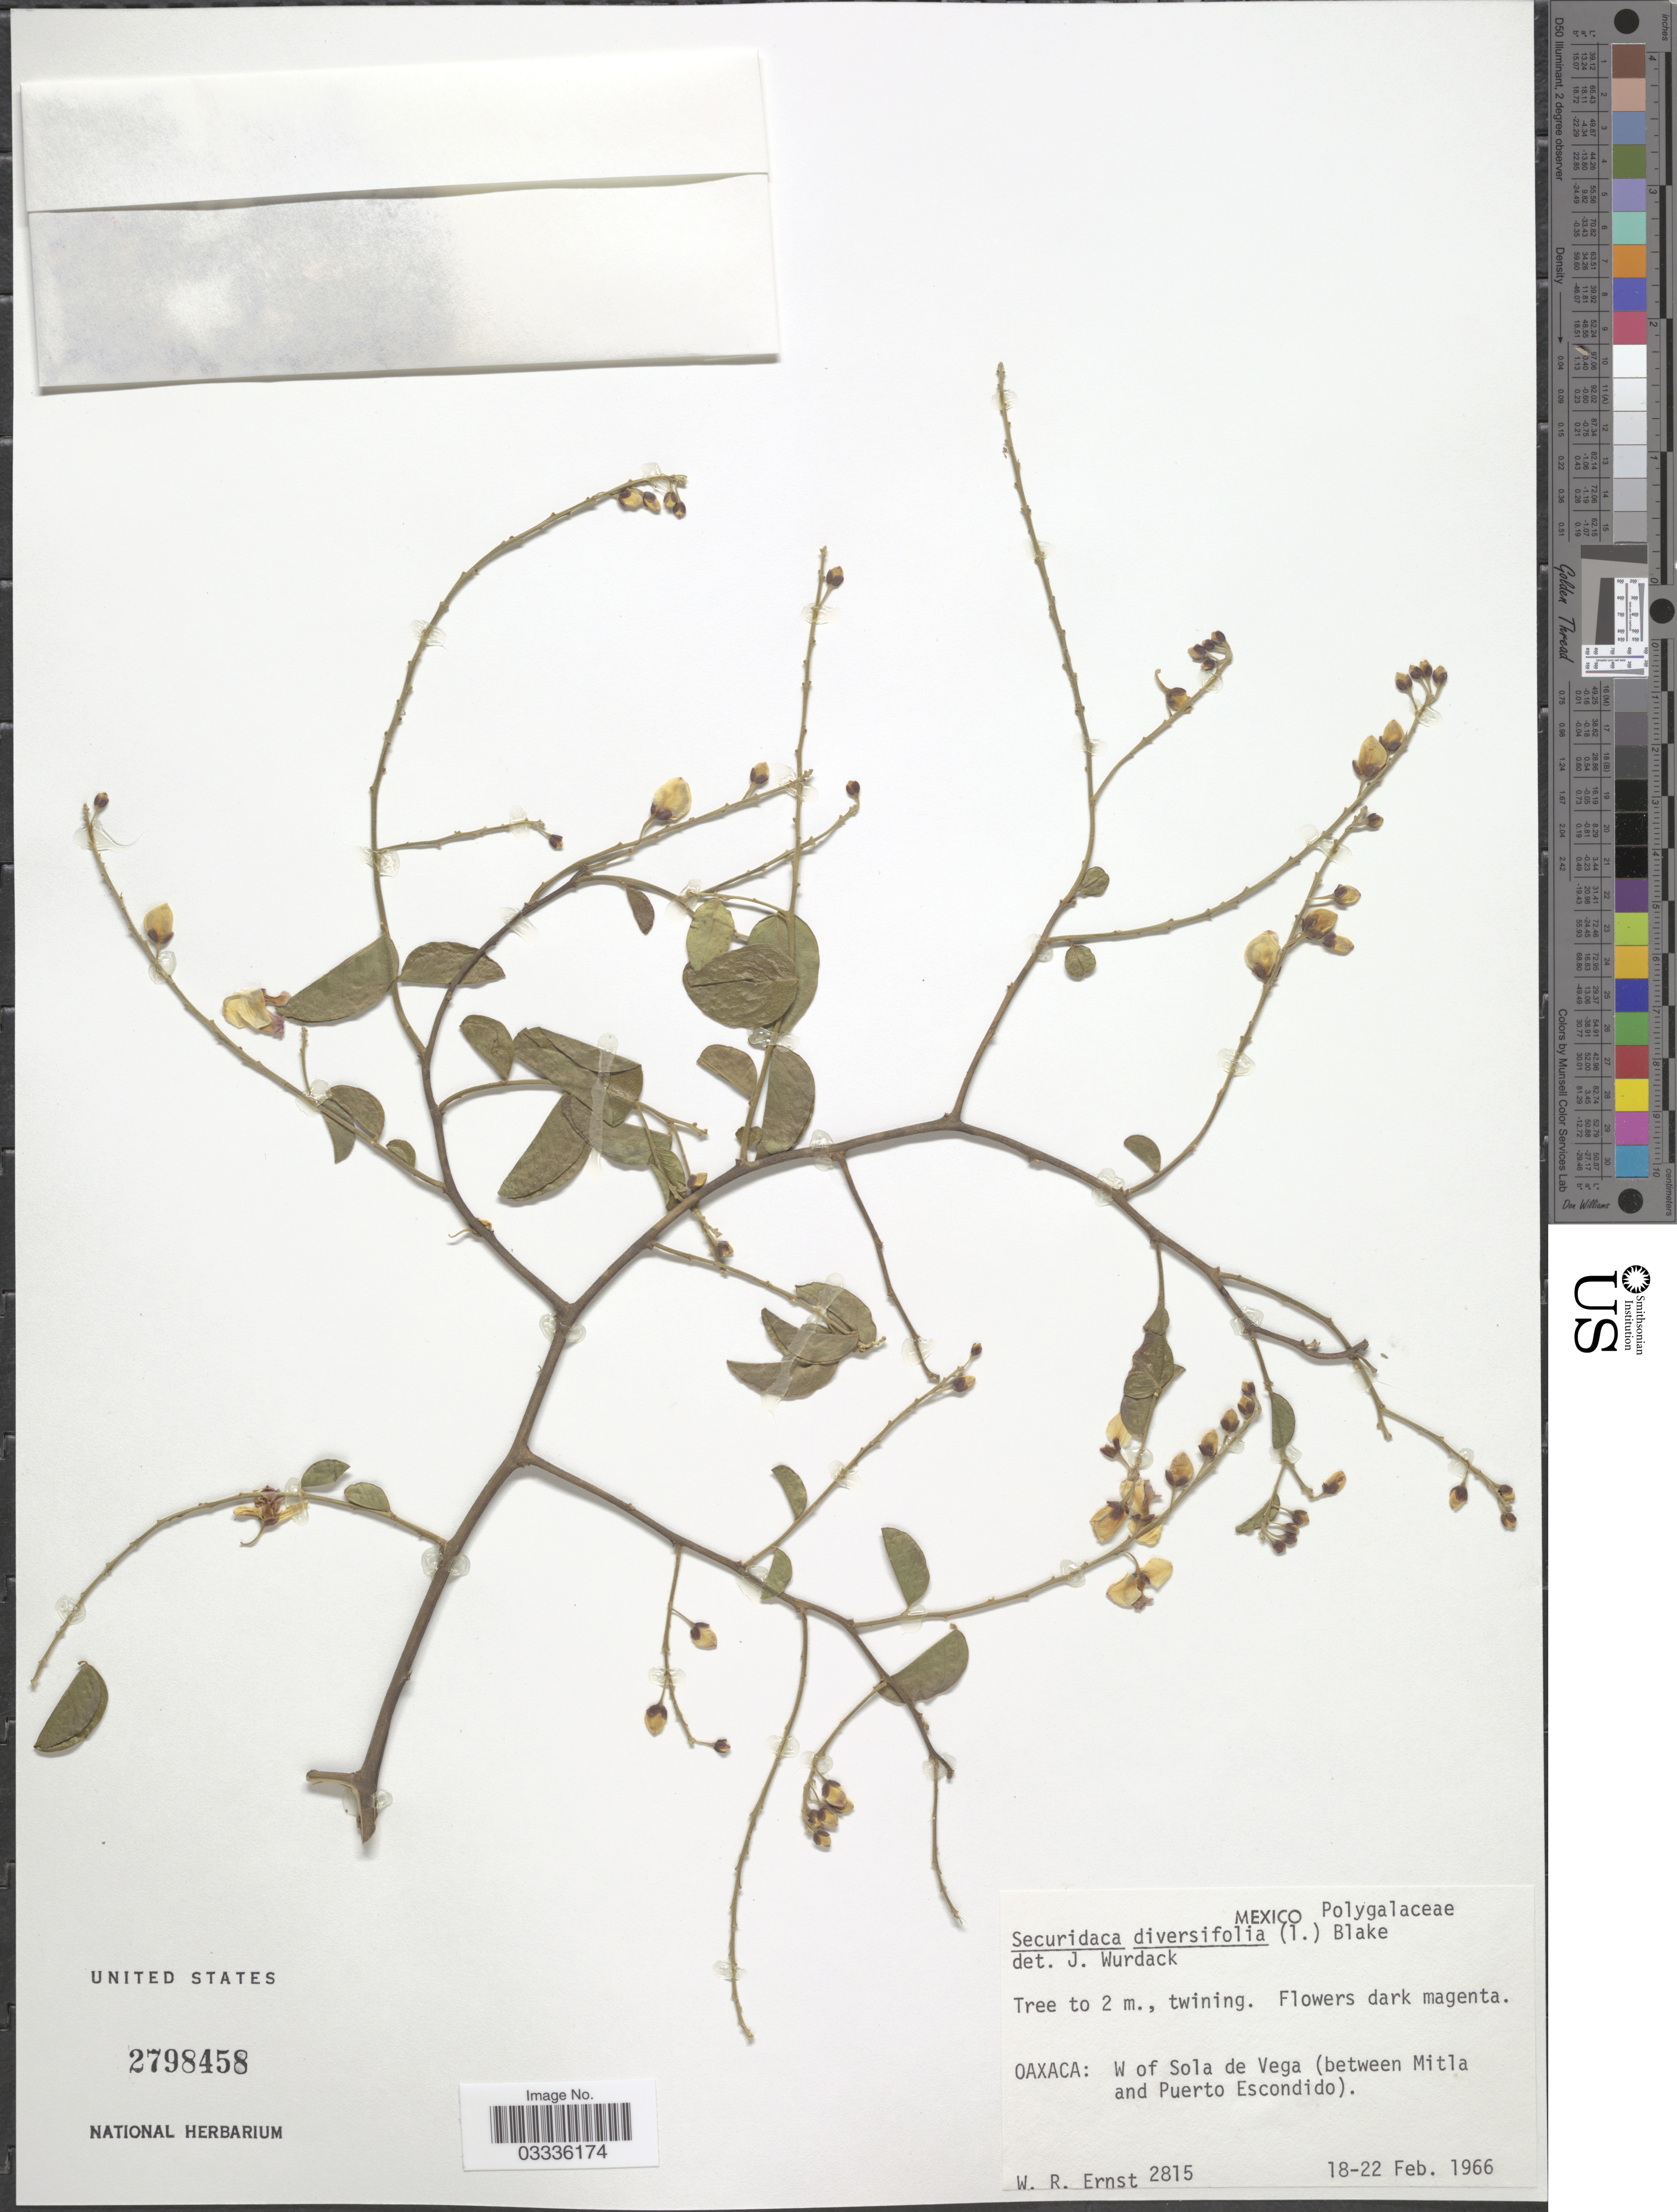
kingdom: Plantae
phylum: Tracheophyta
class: Magnoliopsida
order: Fabales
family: Polygalaceae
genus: Securidaca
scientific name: Securidaca diversifolia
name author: (L.) S.F. Blake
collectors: W. R. Ernst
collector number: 2815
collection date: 1966-02-18/1966-02-22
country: Mexico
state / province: Oaxaca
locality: W of Sola de Vega (between Mitla and Puerto Escondido).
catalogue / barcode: US 2798458